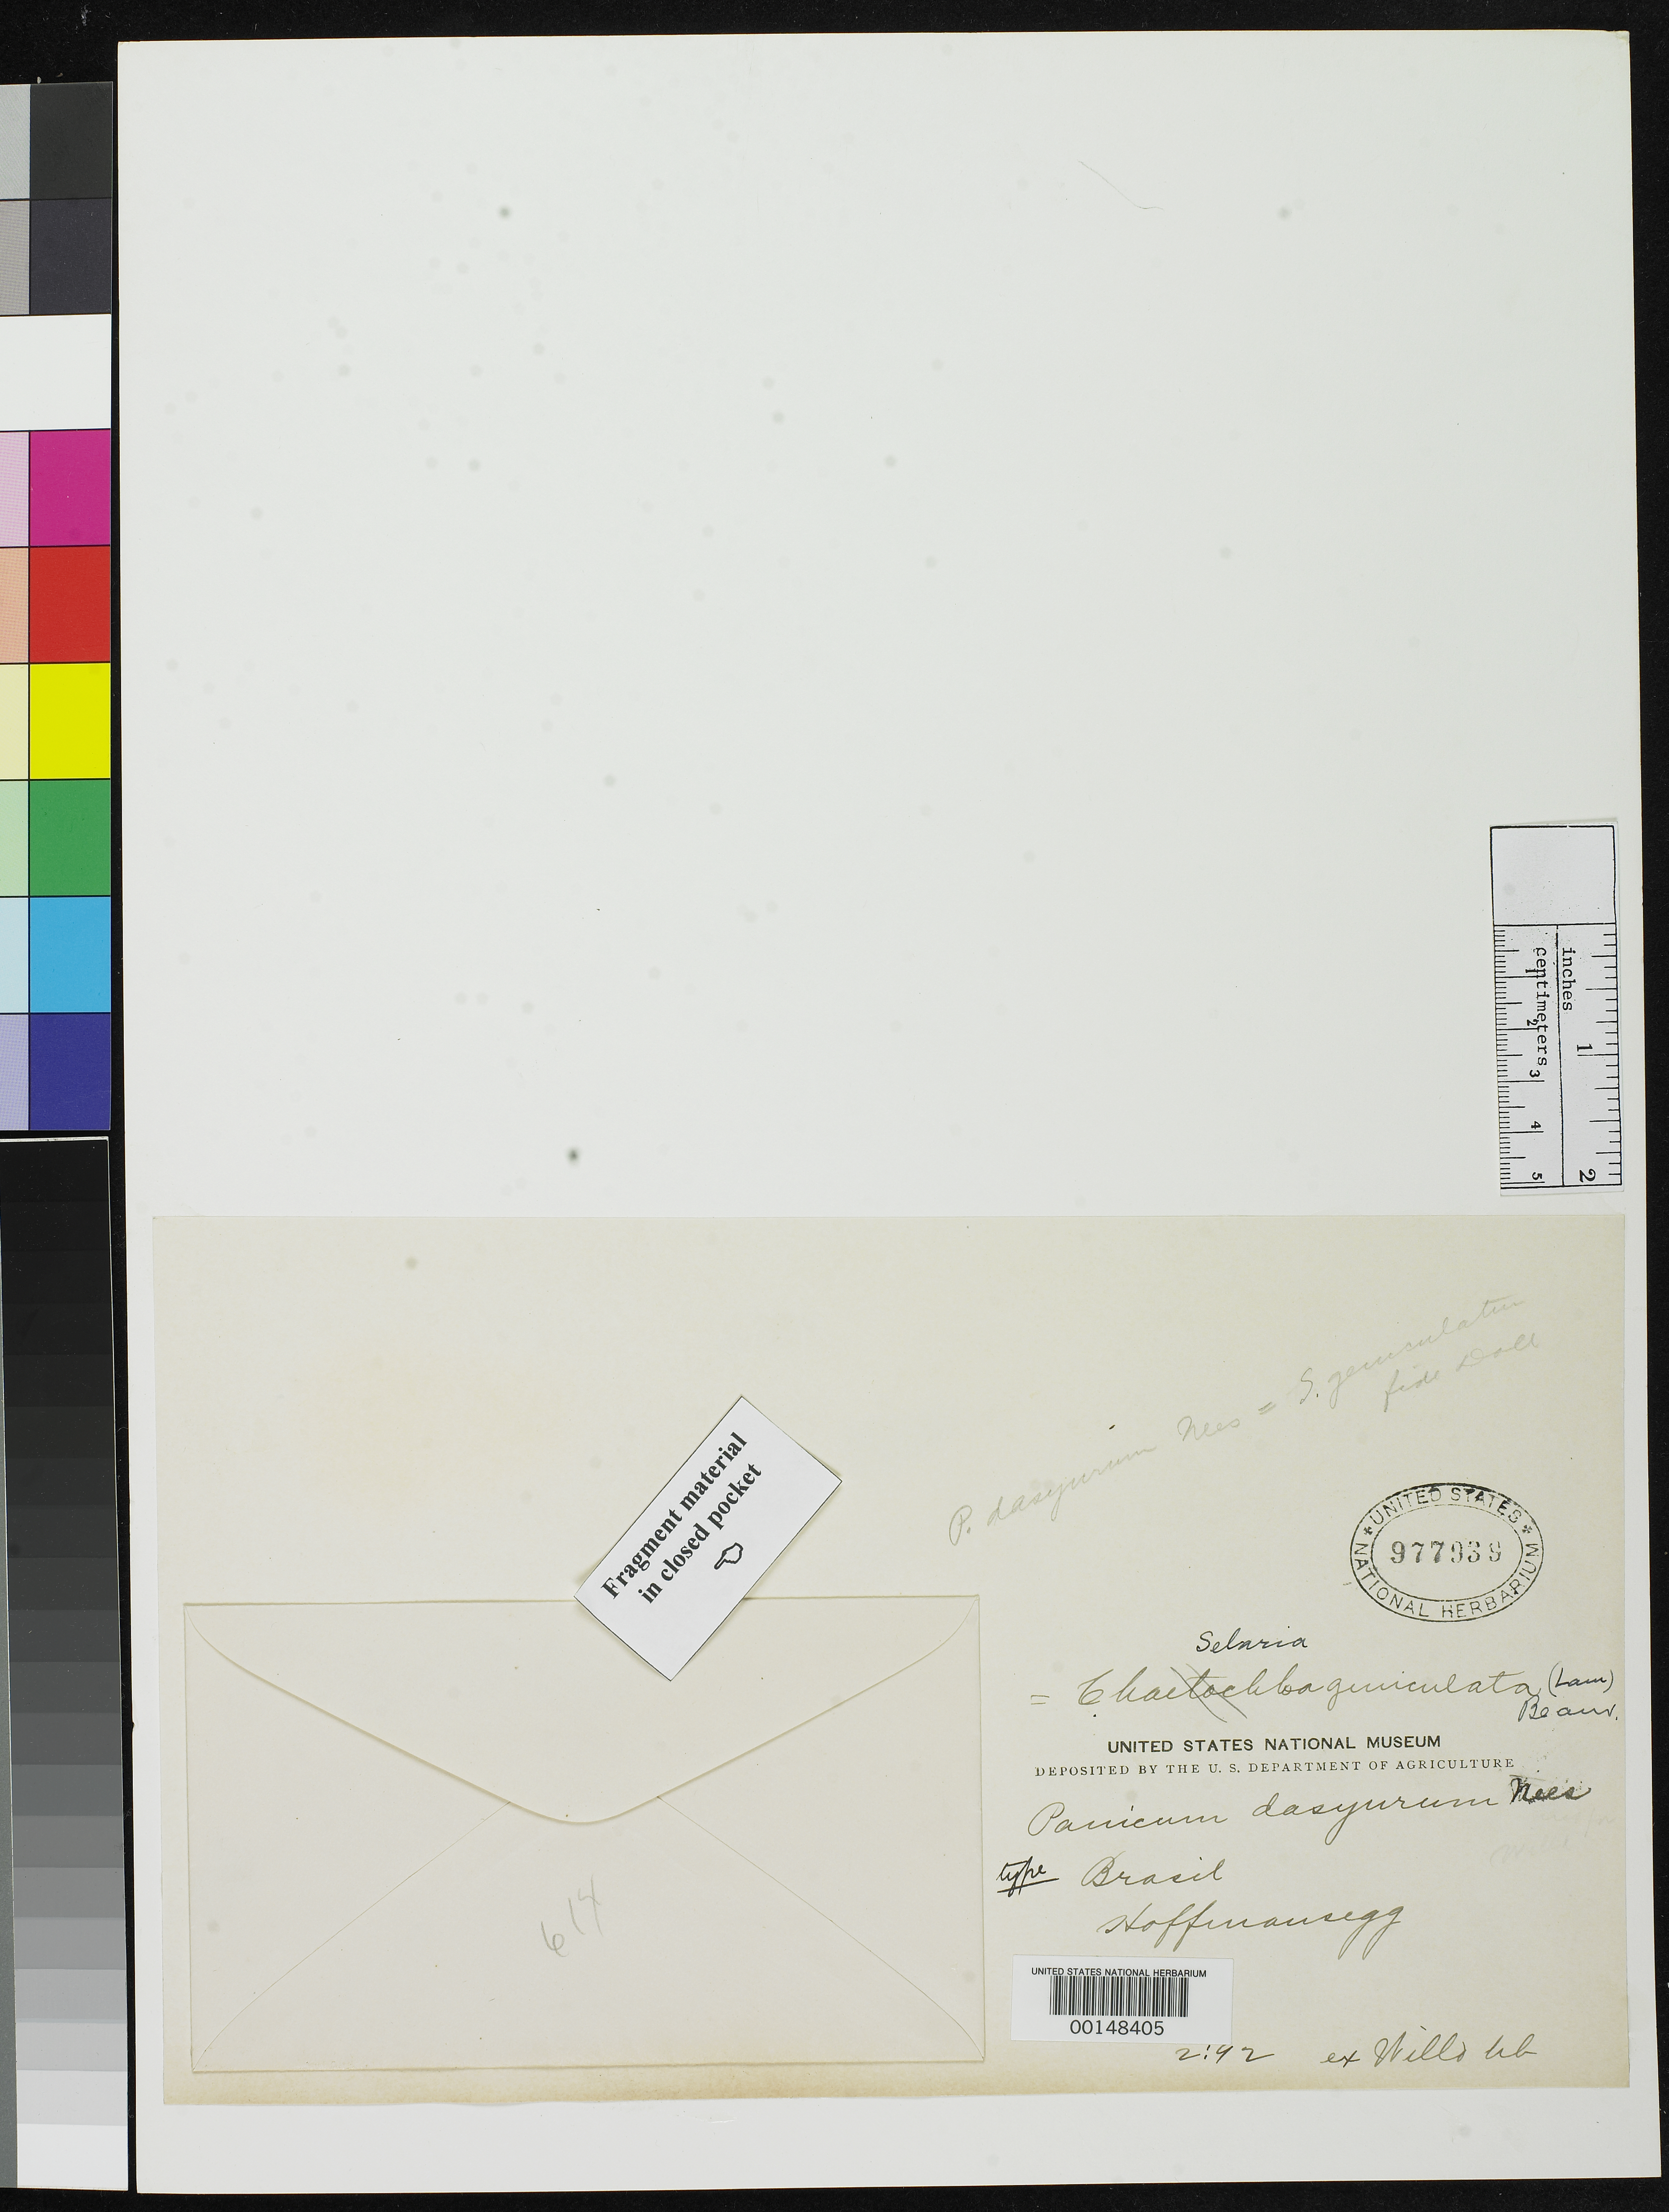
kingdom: Plantae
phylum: Tracheophyta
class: Liliopsida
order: Poales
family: Poaceae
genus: Panicum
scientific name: Panicum dasyurum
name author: Nees in Mart.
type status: Type Fragment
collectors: J. C. v. Hoffmannsegg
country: Brazil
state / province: Minas Gerais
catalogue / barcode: US 977939